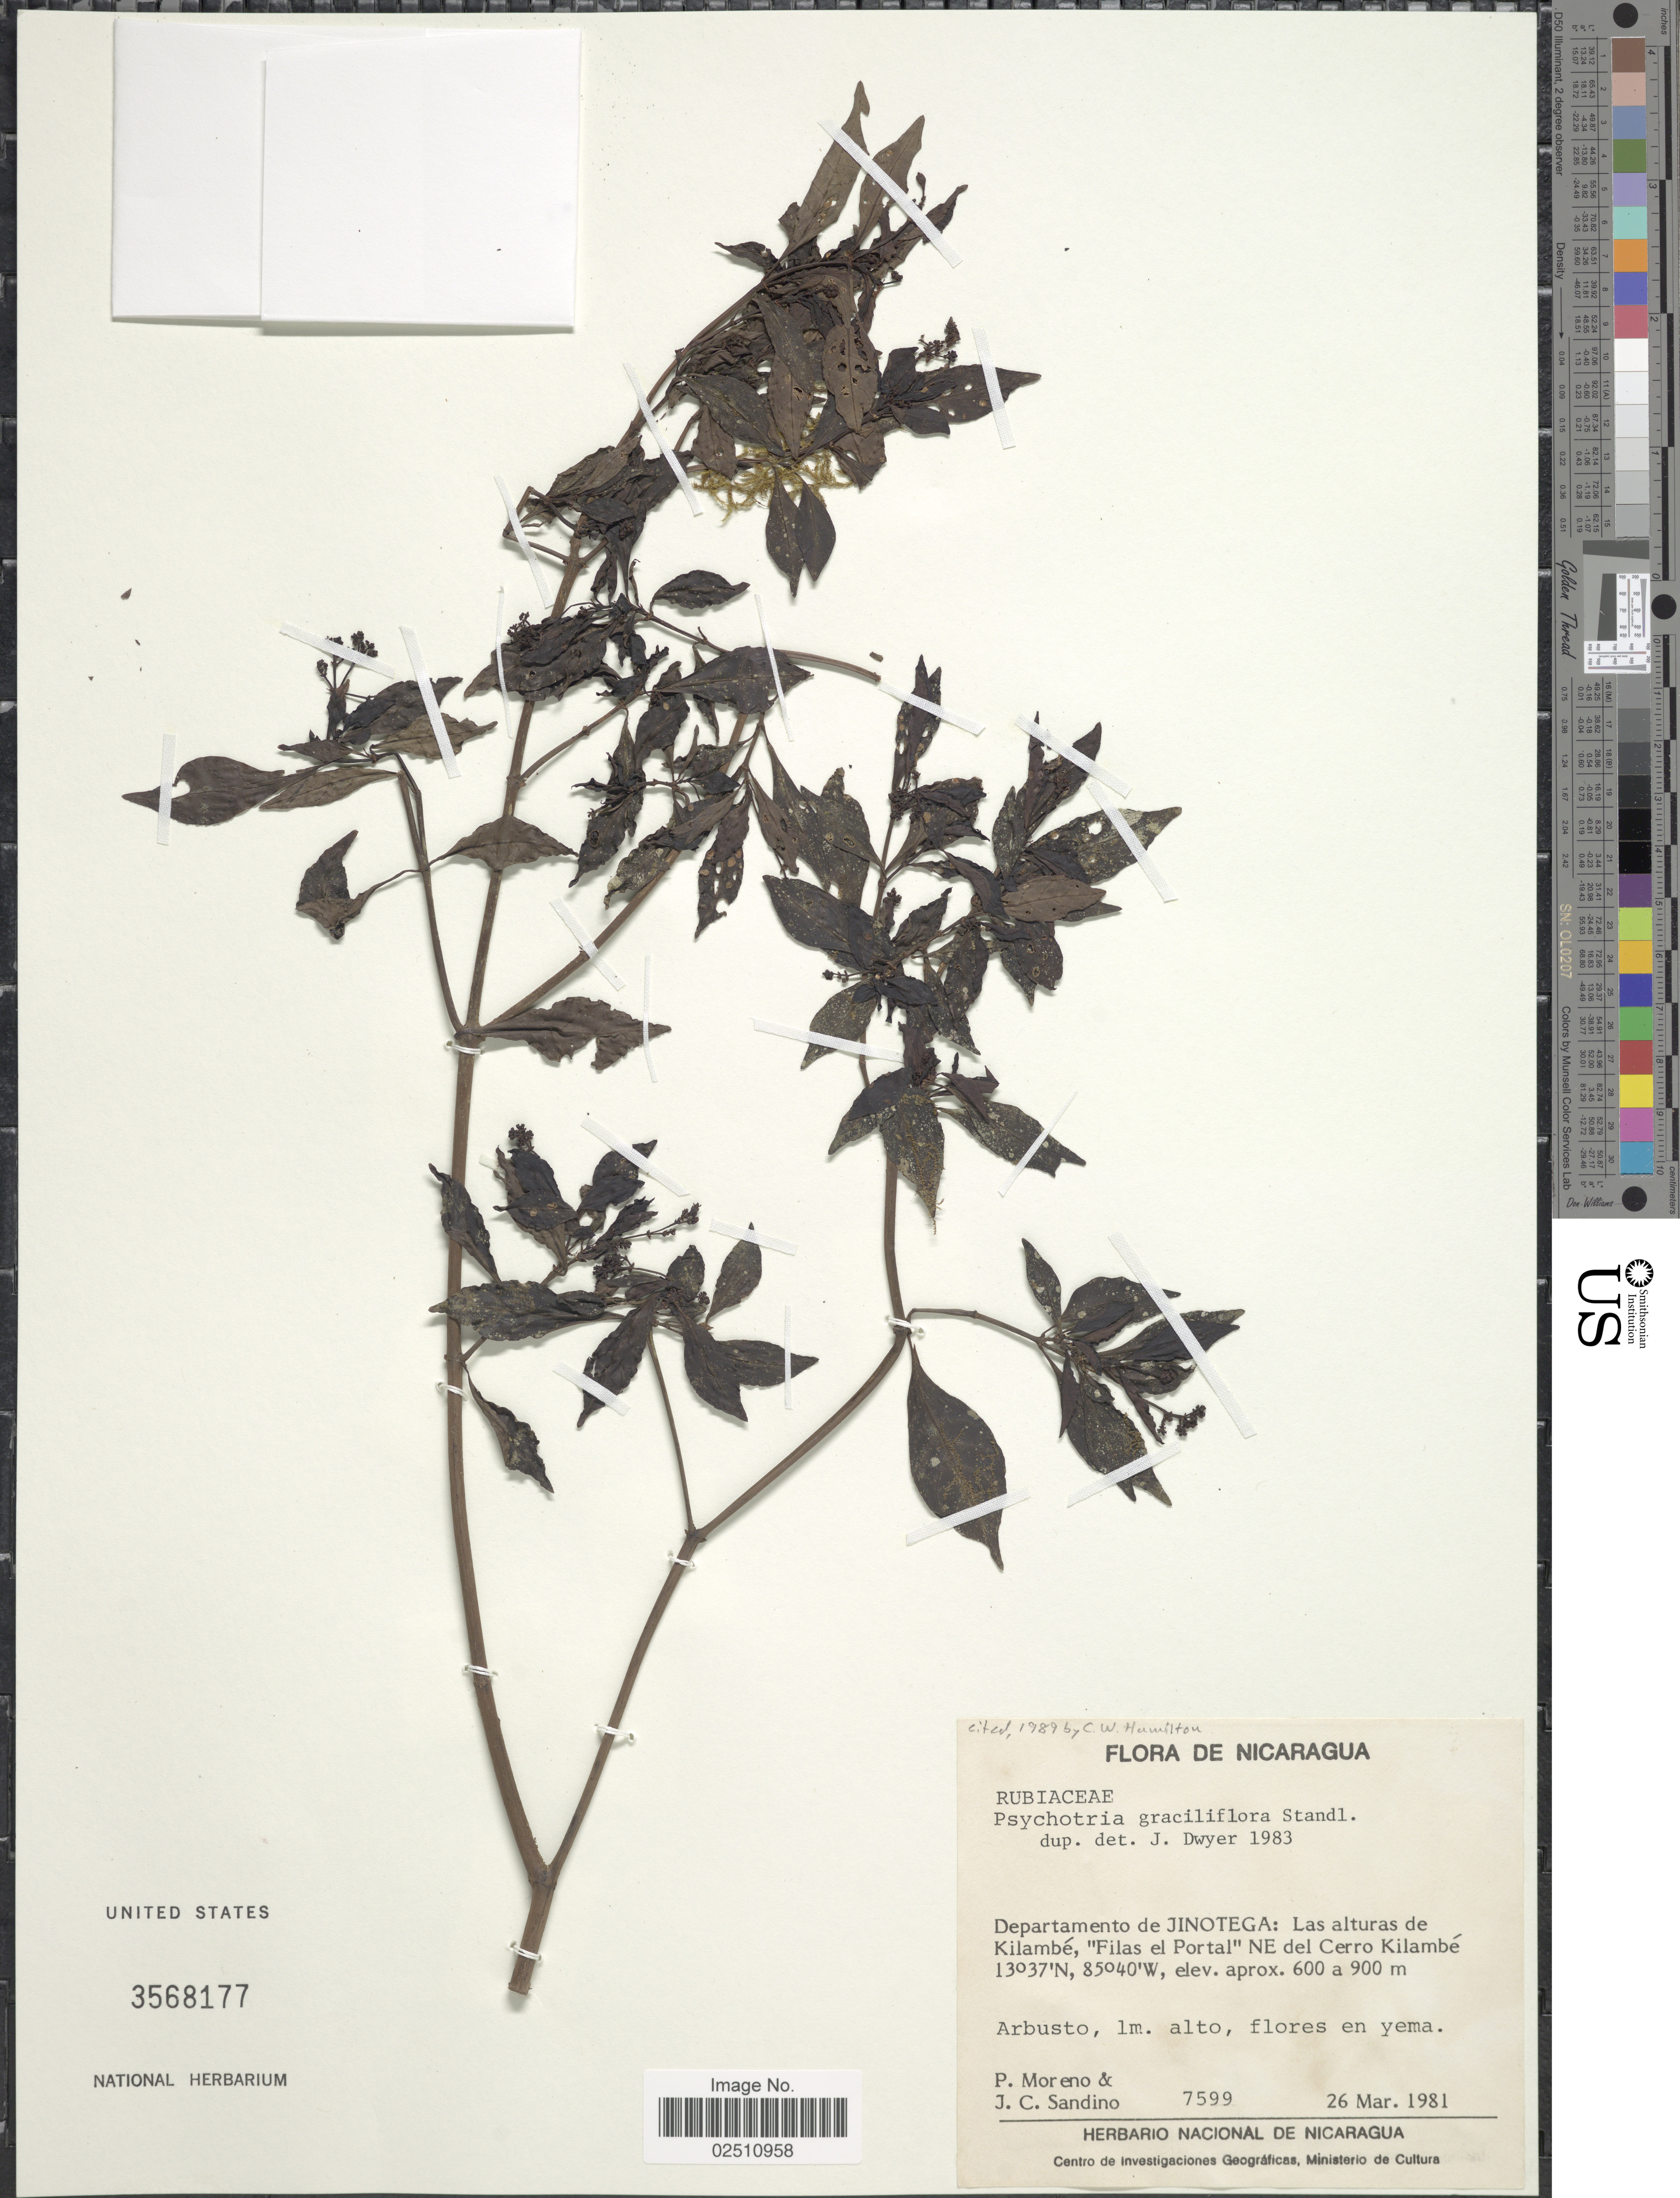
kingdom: Plantae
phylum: Tracheophyta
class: Magnoliopsida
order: Gentianales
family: Rubiaceae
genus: Psychotria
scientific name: Psychotria graciliflora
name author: Benth.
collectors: P. Moreno & J. Sandino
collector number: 7599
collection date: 1981-03-26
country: Nicaragua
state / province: Jinotega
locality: Las alturas de Kilambe, "Filas el Portal"NE del Cerro Kilambe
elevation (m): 600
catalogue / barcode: US 3568177